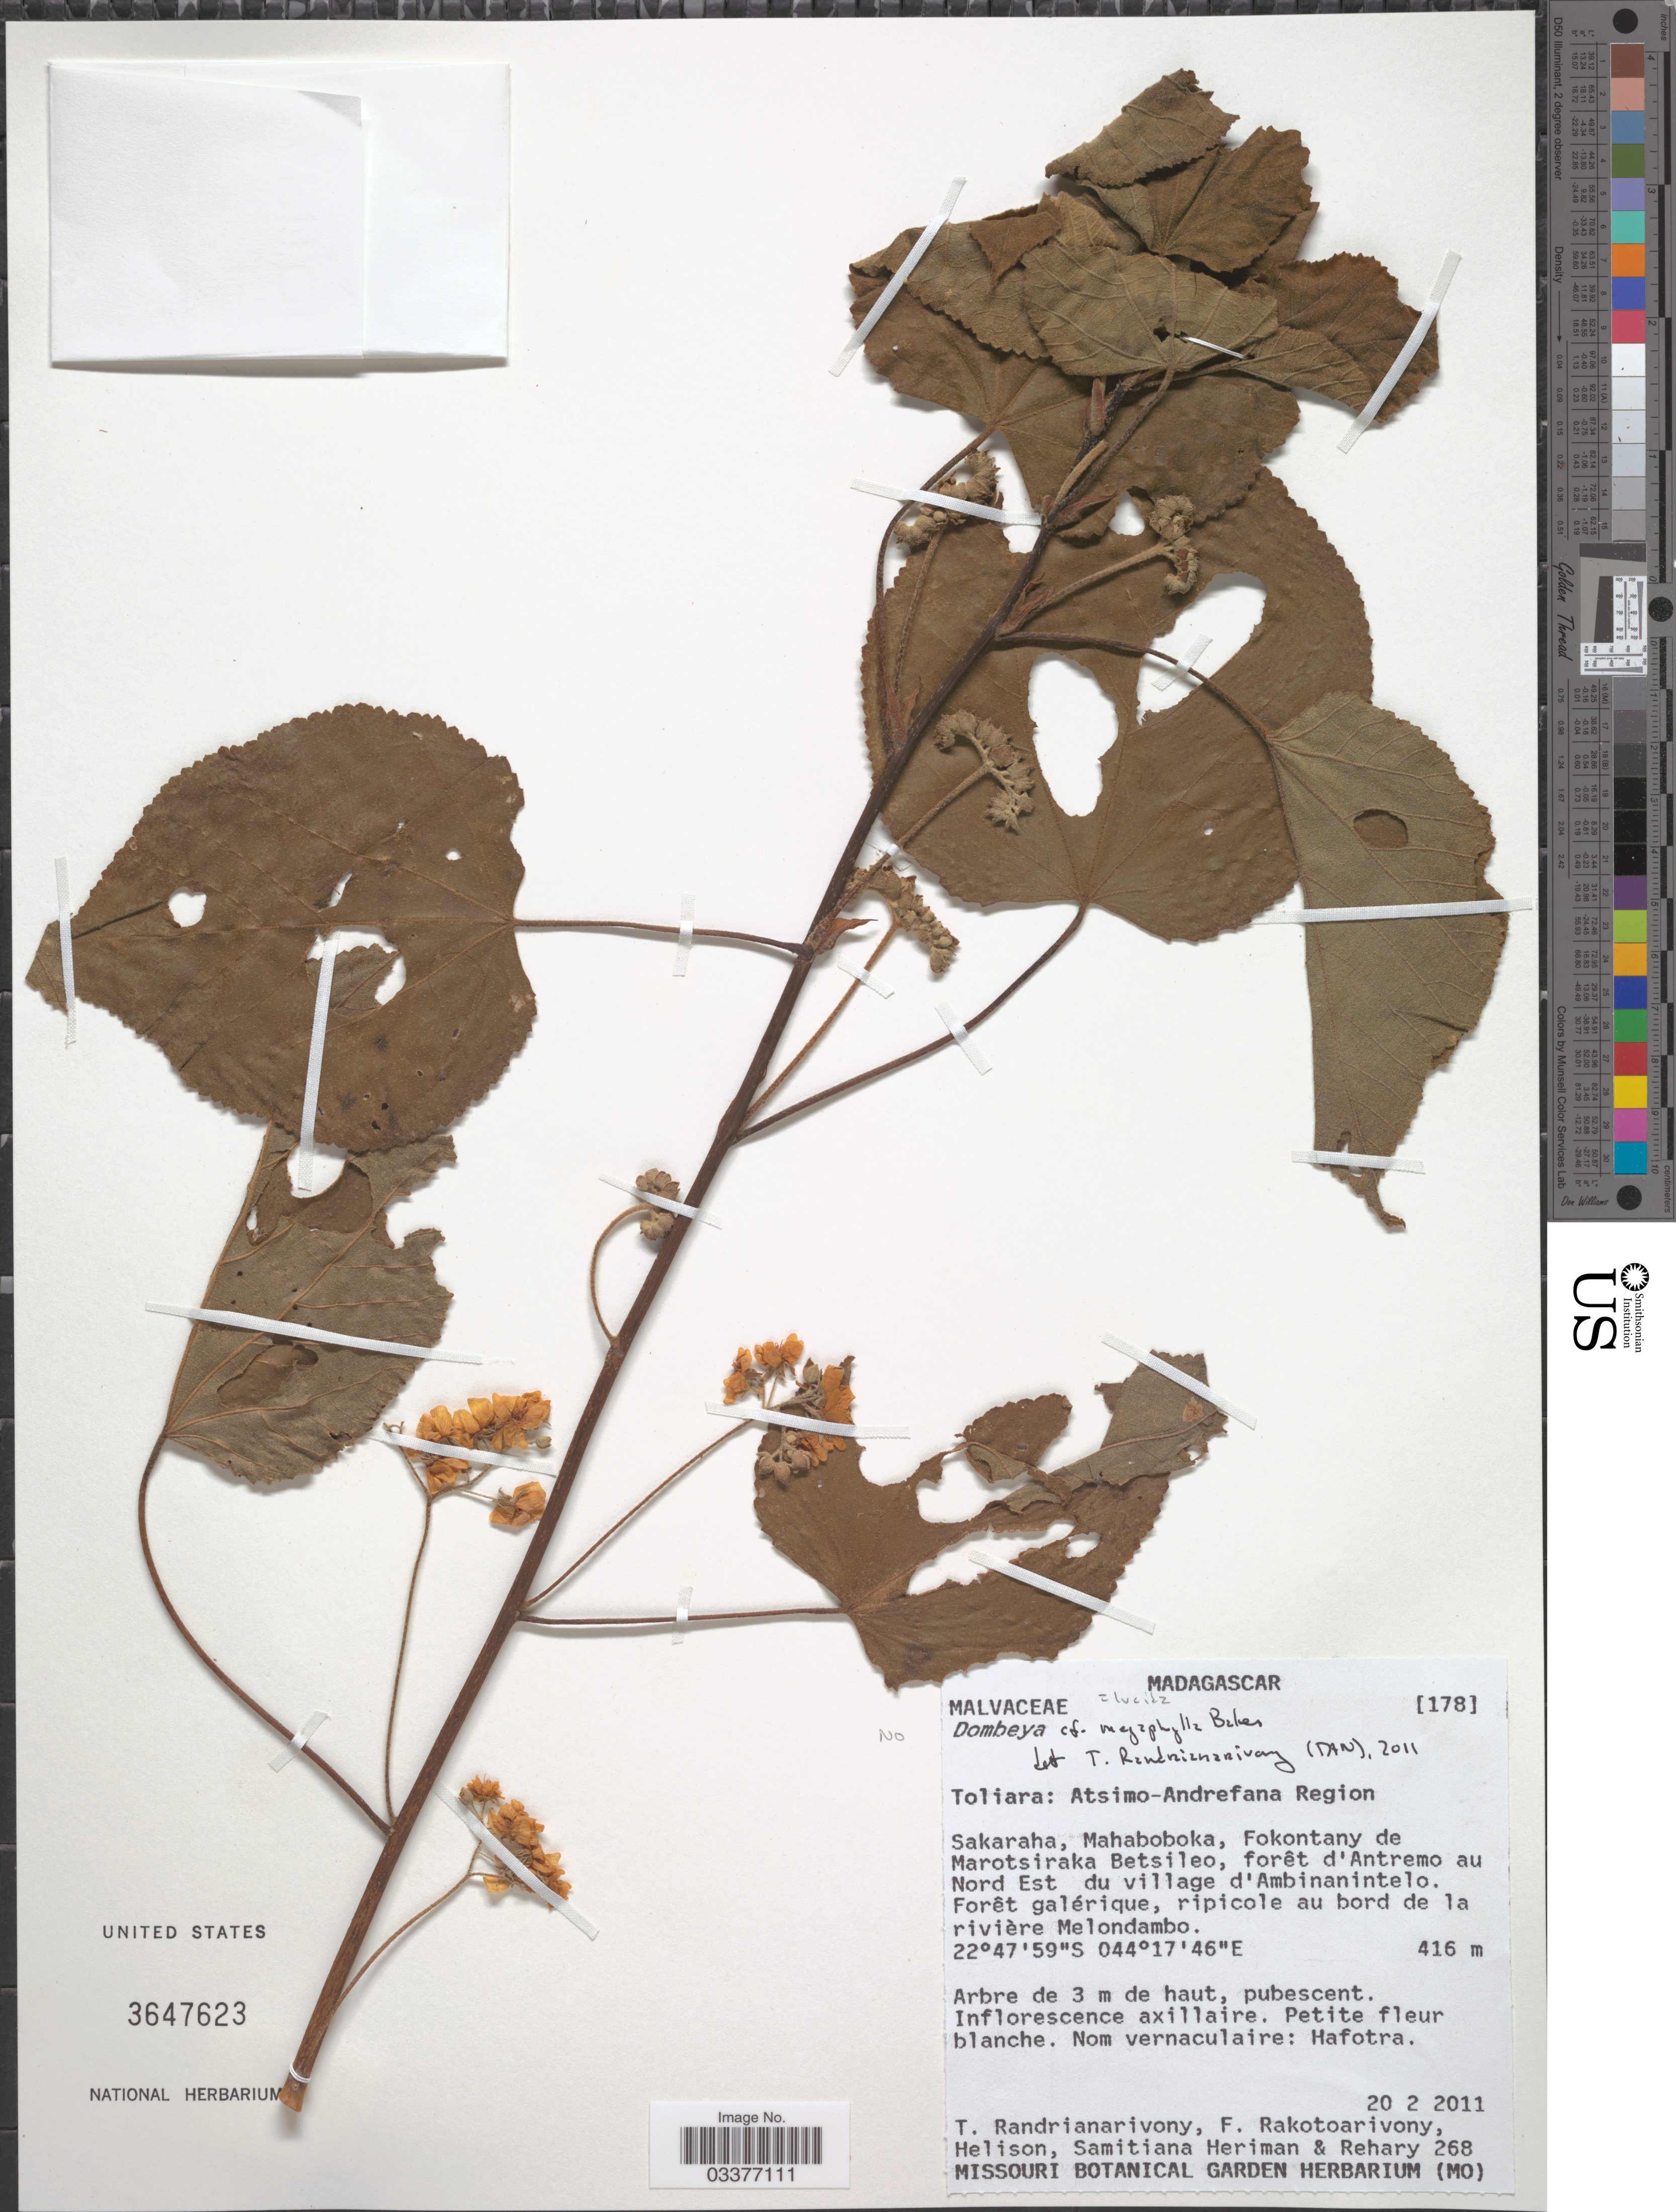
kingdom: Plantae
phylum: Tracheophyta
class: Magnoliopsida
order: Malvales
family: Malvaceae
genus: Dombeya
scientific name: Dombeya greveana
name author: Baill.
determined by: Jourdain-Fievet, L.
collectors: T. Randrianarivony, F. Rakotoarivony, Helison, --, S. Heriman & Rehary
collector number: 268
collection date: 2011-02-20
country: Madagascar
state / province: Atsimo-Andrefana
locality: Atsimo-Andrefana Region. Sakaraha, Mahaboboka, Fokontany de Marotsiraka Betsileo, forêt d'Antremo au Nord Est du village d'Ambinanintelo. Forêt galérique, ripicole au bord de la rivière Melondambo.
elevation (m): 416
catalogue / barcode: US 3647623